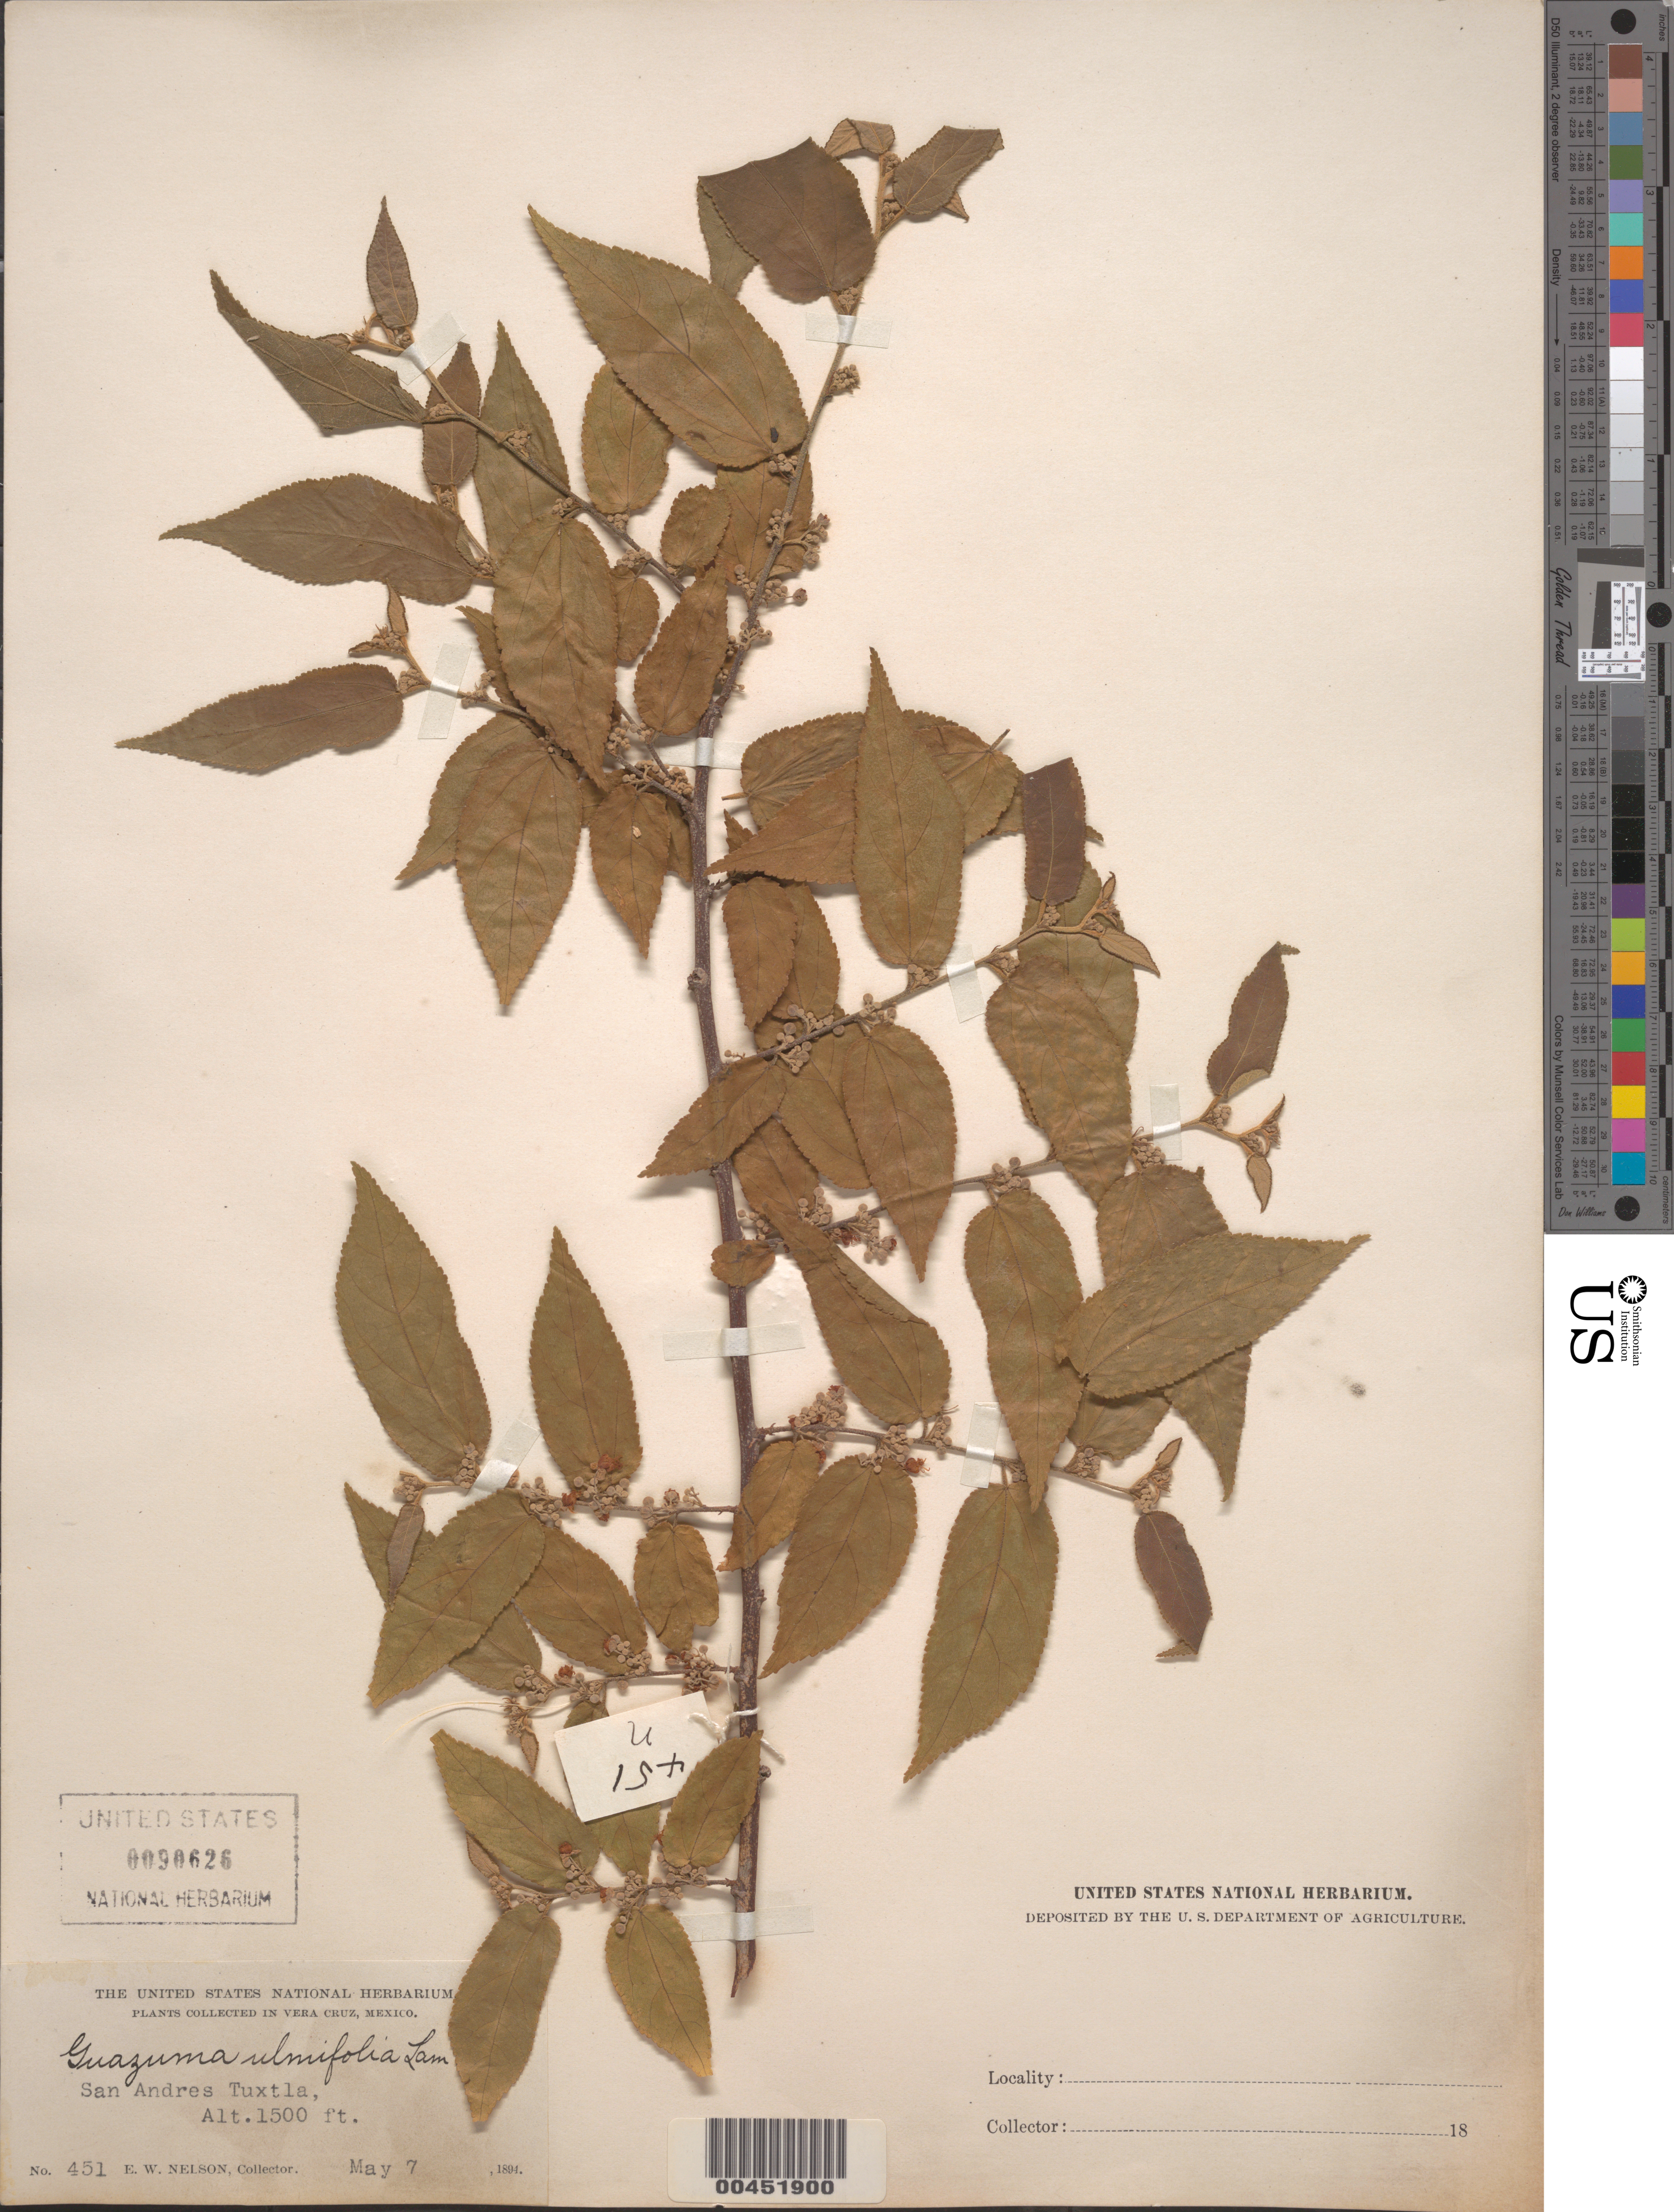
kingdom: Plantae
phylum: Tracheophyta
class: Magnoliopsida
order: Malvales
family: Malvaceae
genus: Guazuma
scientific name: Guazuma ulmifolia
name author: Lam.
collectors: E. W. Nelson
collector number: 451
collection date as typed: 07 May 1894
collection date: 1894-05-07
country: Mexico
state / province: Veracruz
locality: San Andres Tuxtla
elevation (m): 457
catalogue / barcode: US 90626